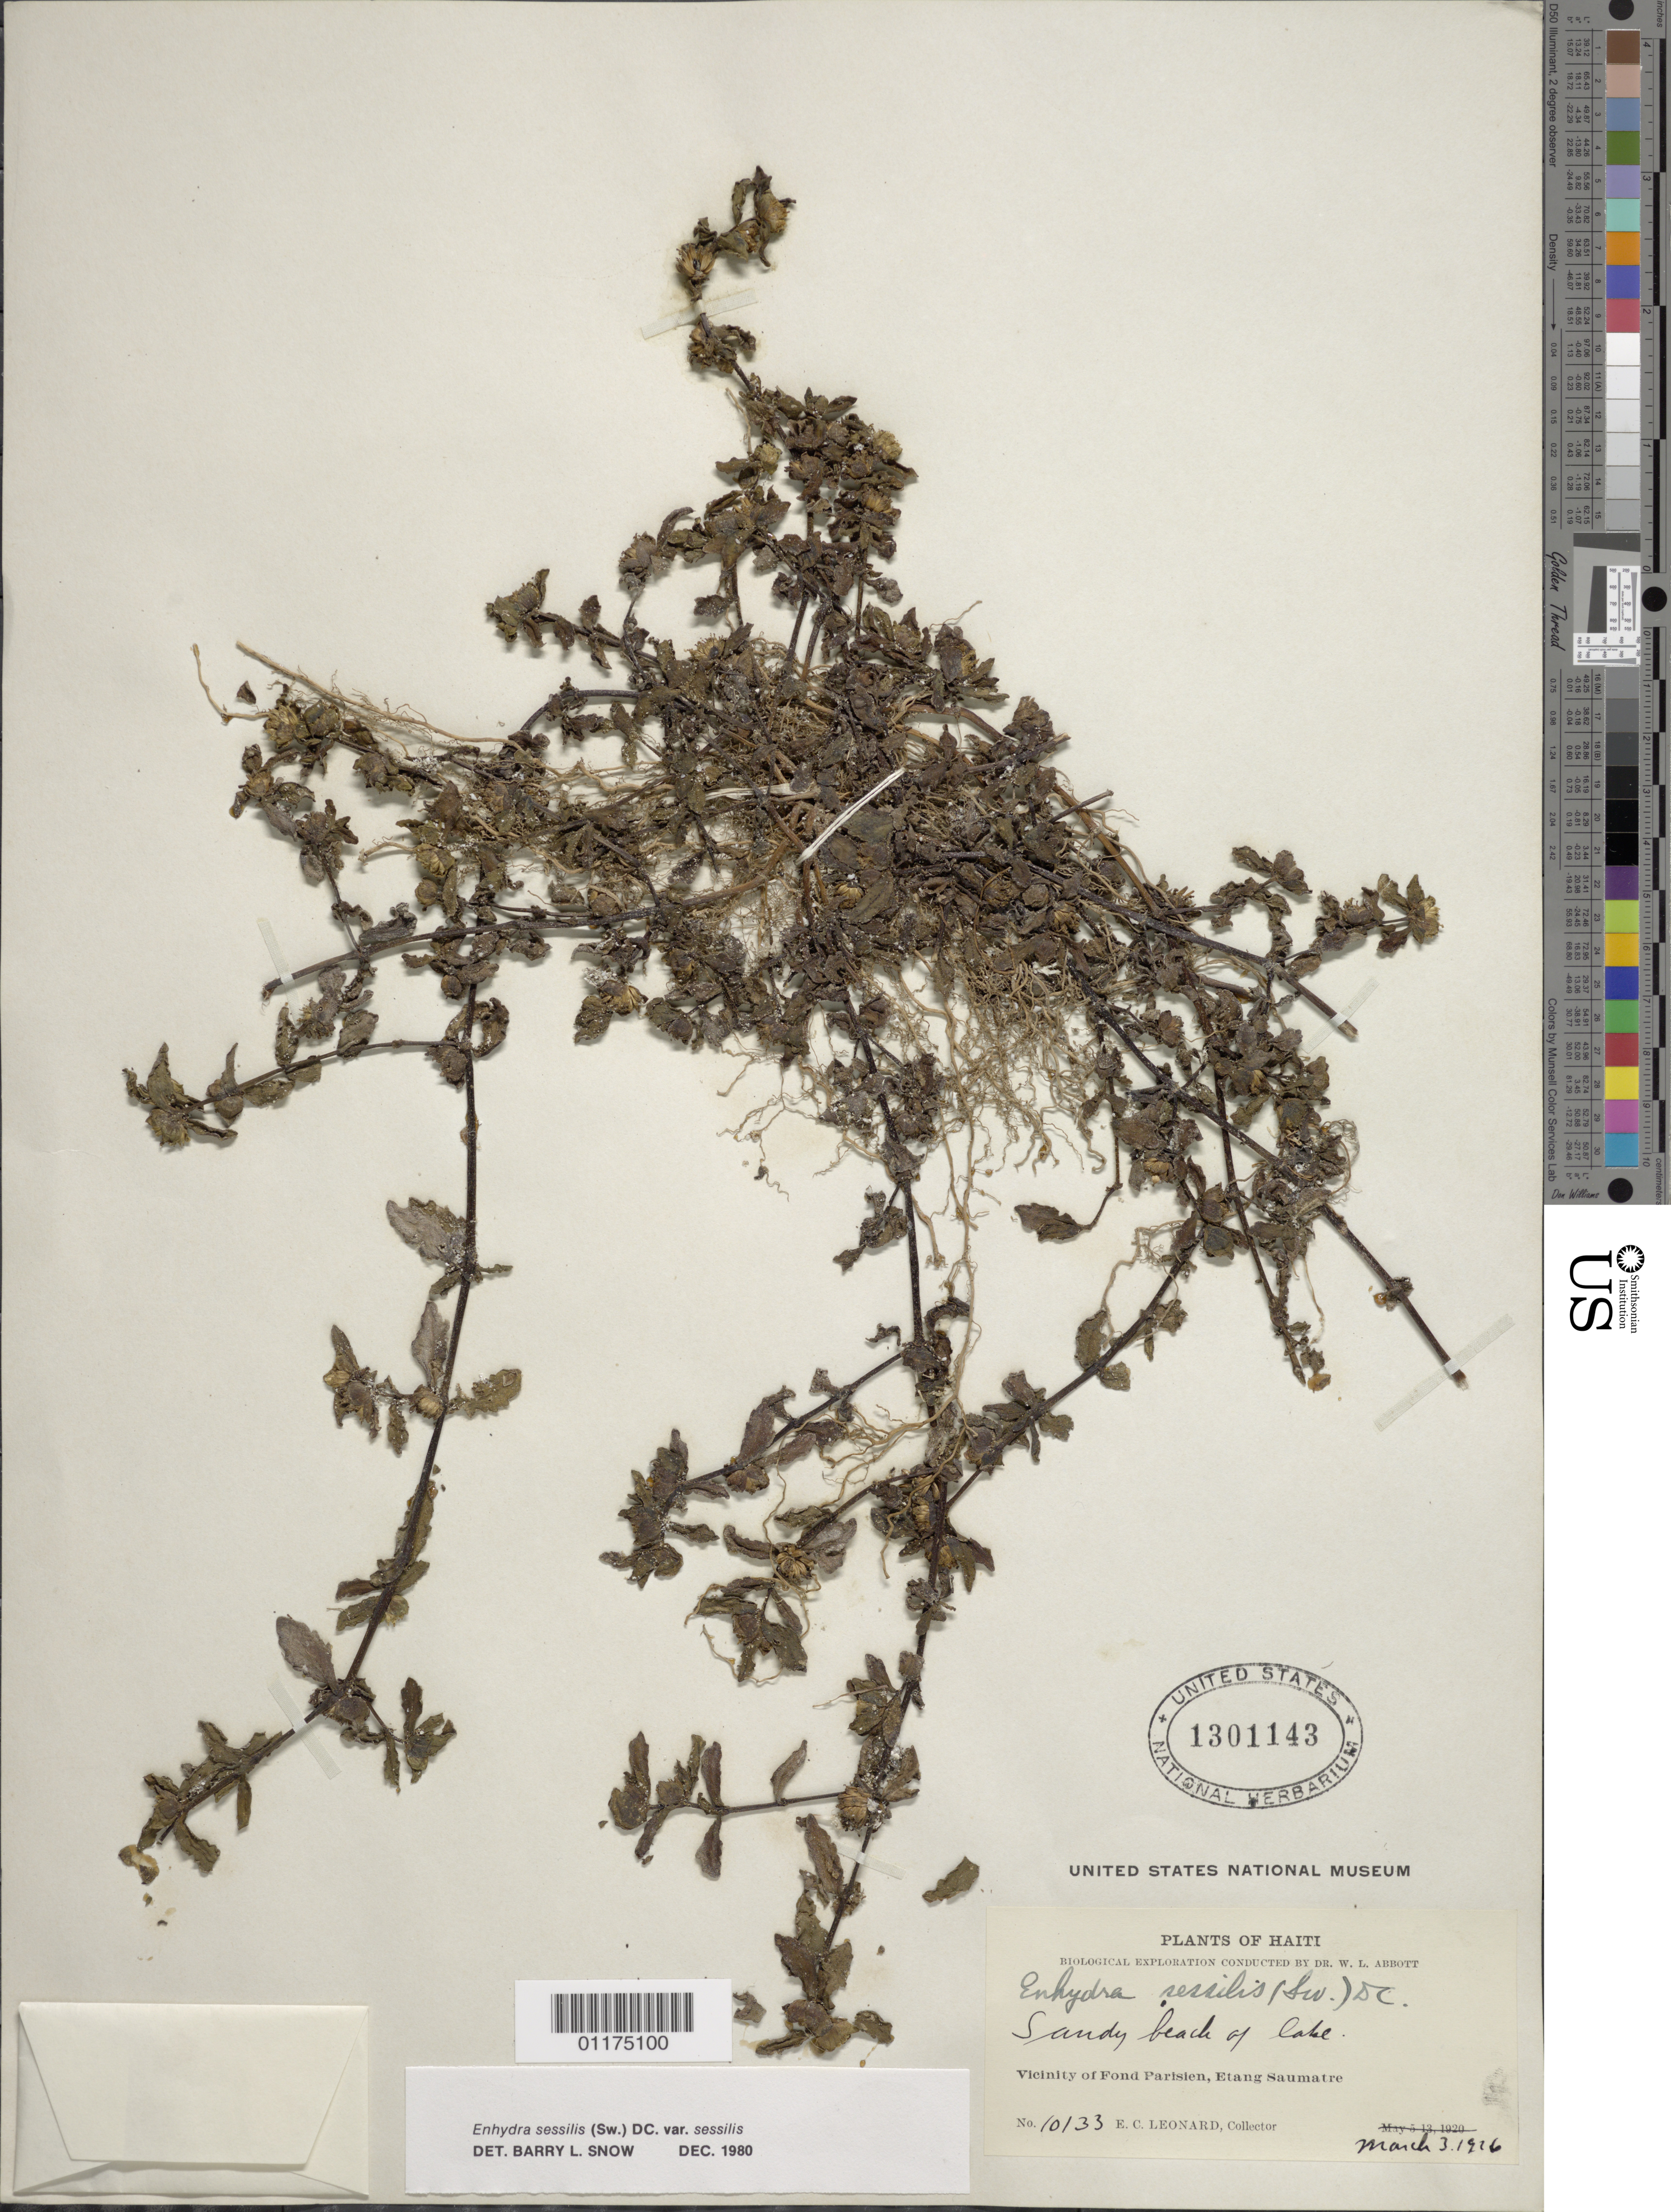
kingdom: Plantae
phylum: Tracheophyta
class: Magnoliopsida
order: Asterales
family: Asteraceae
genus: Enhydra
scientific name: Enhydra sessilis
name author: (Sw.) DC.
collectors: E. C. Leonard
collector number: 10133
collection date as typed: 03 Mar 1916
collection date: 1916-03-03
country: Haiti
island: Hispaniola I.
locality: Vicinity of Fond Parisien, Etang Saumatre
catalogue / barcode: US 1301143